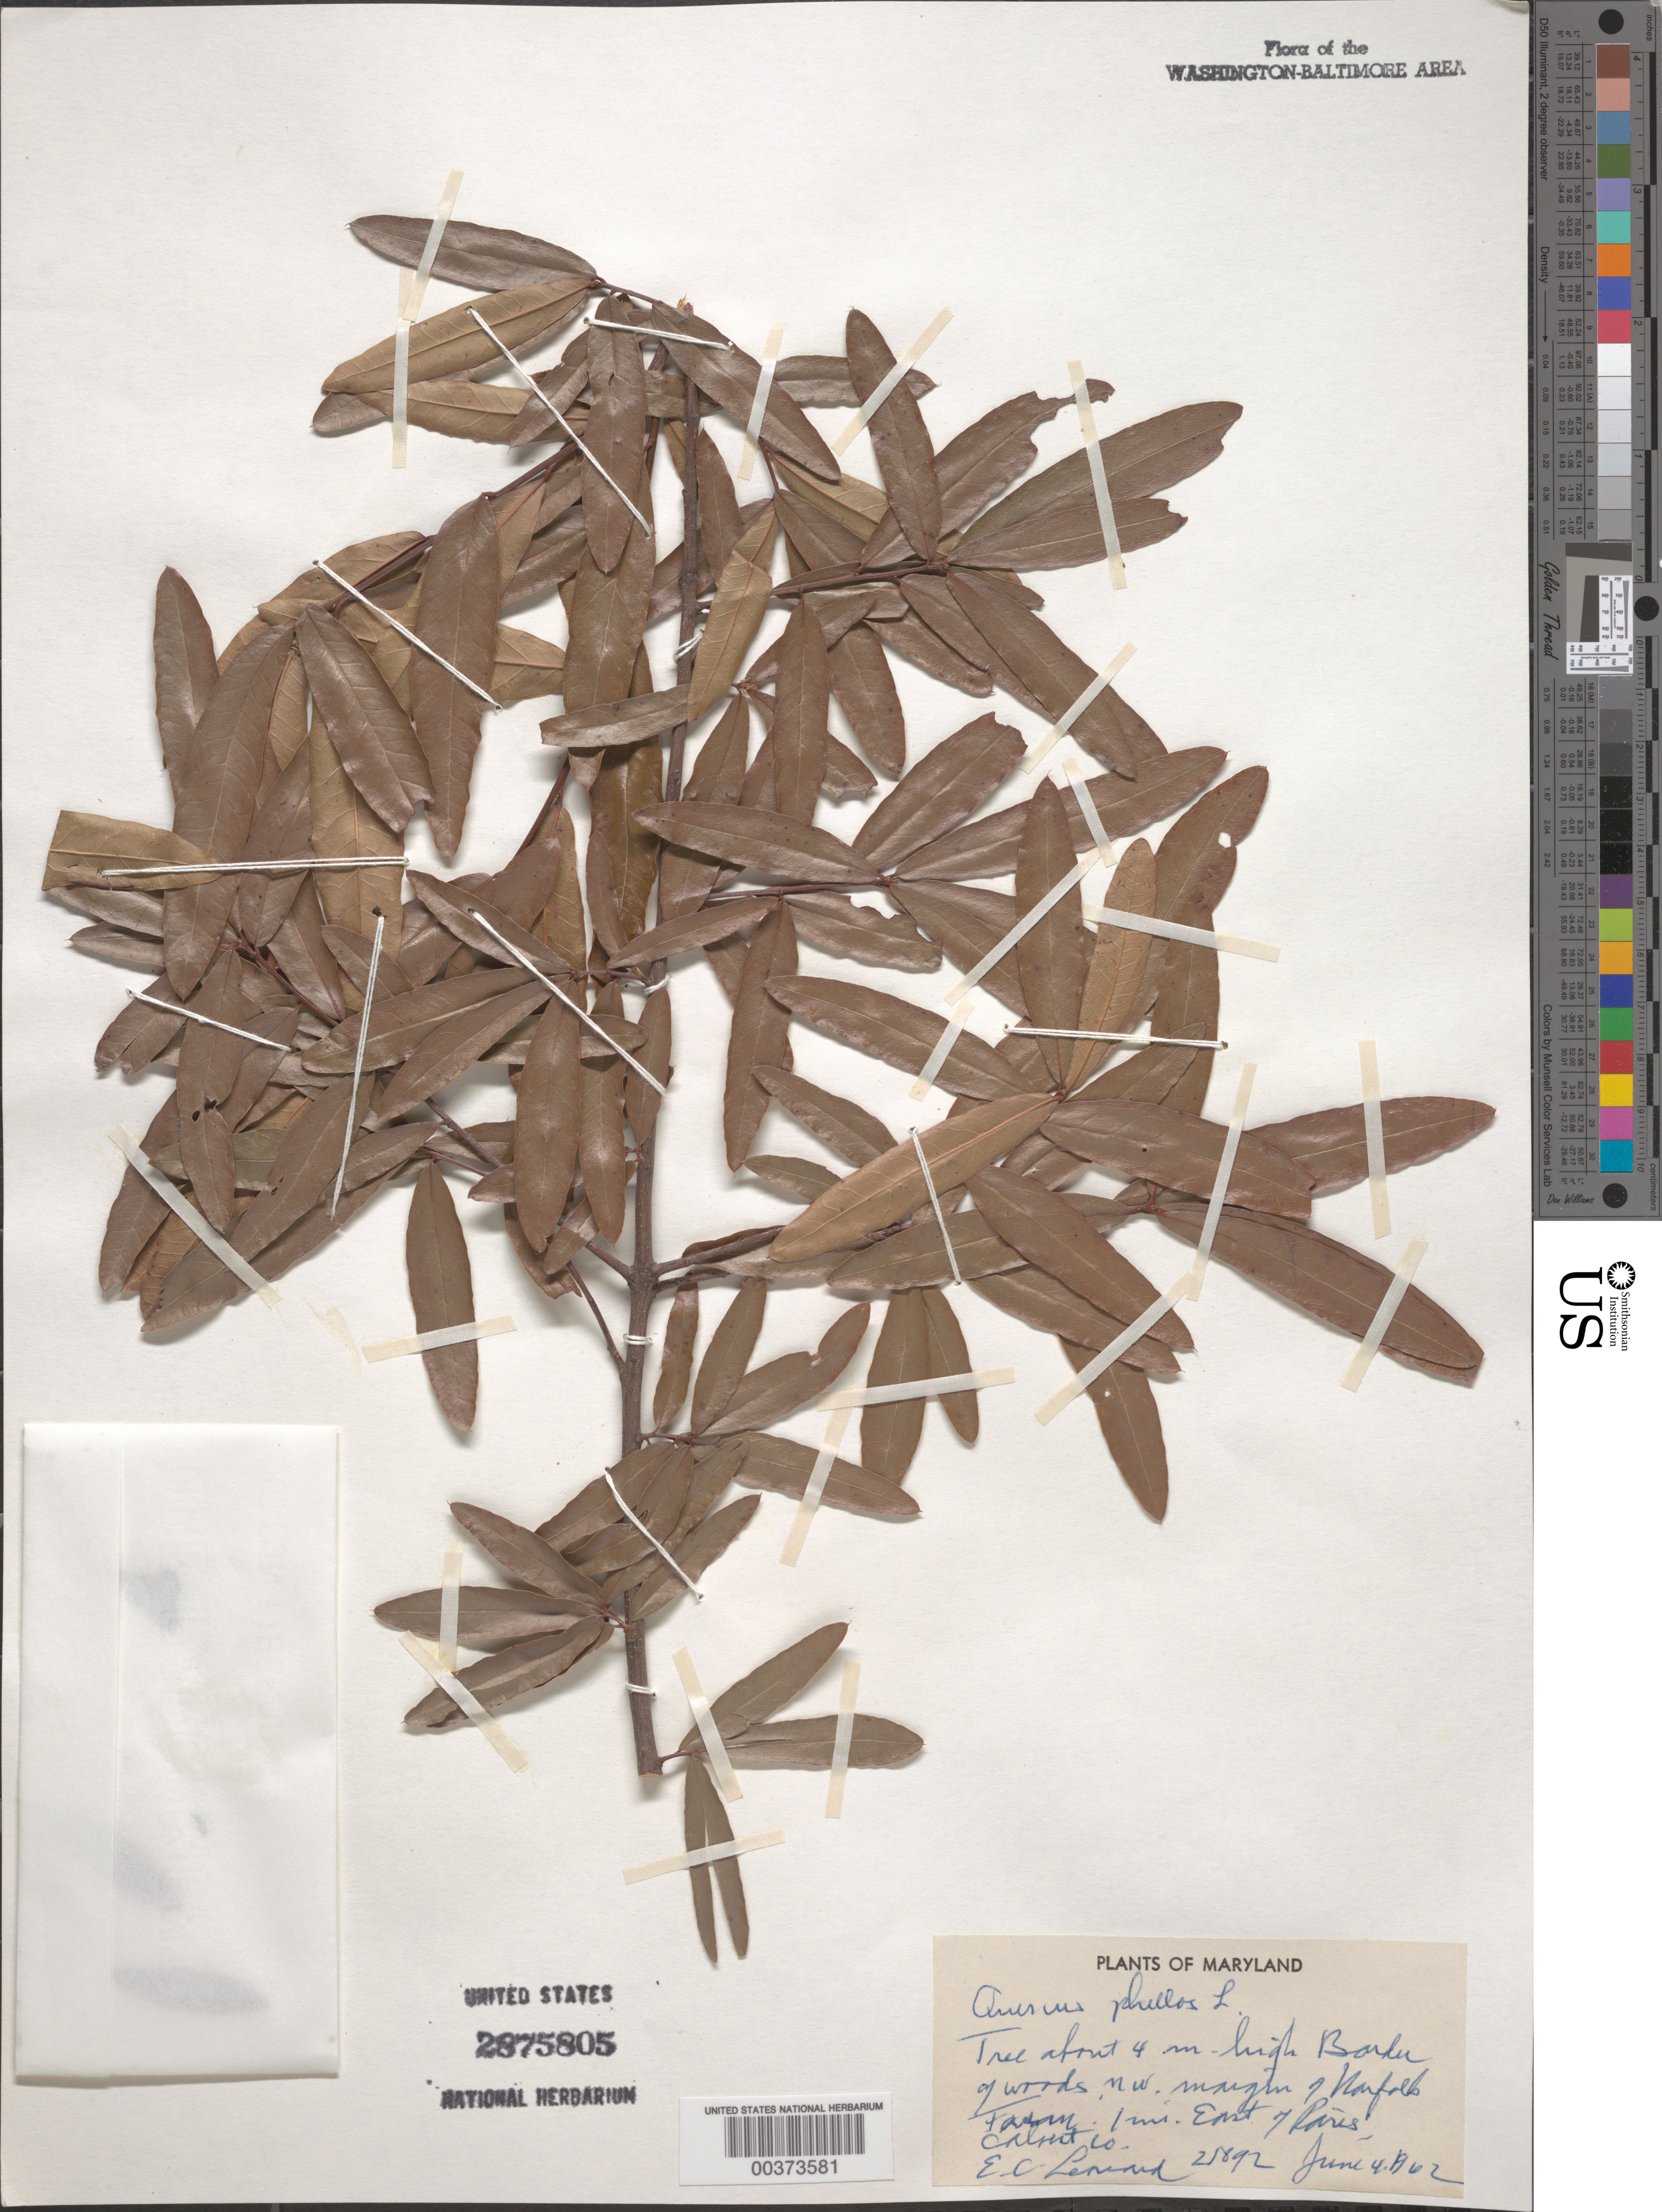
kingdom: Plantae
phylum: Tracheophyta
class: Magnoliopsida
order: Fagales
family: Fagaceae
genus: Quercus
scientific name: Quercus phellos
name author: L.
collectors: E. C. Leonard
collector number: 21892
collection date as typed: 04 Jun 1962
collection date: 1962-06-04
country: United States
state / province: Maryland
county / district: Calvert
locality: East of Paris, Norfolk Farm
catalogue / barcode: US 2875805